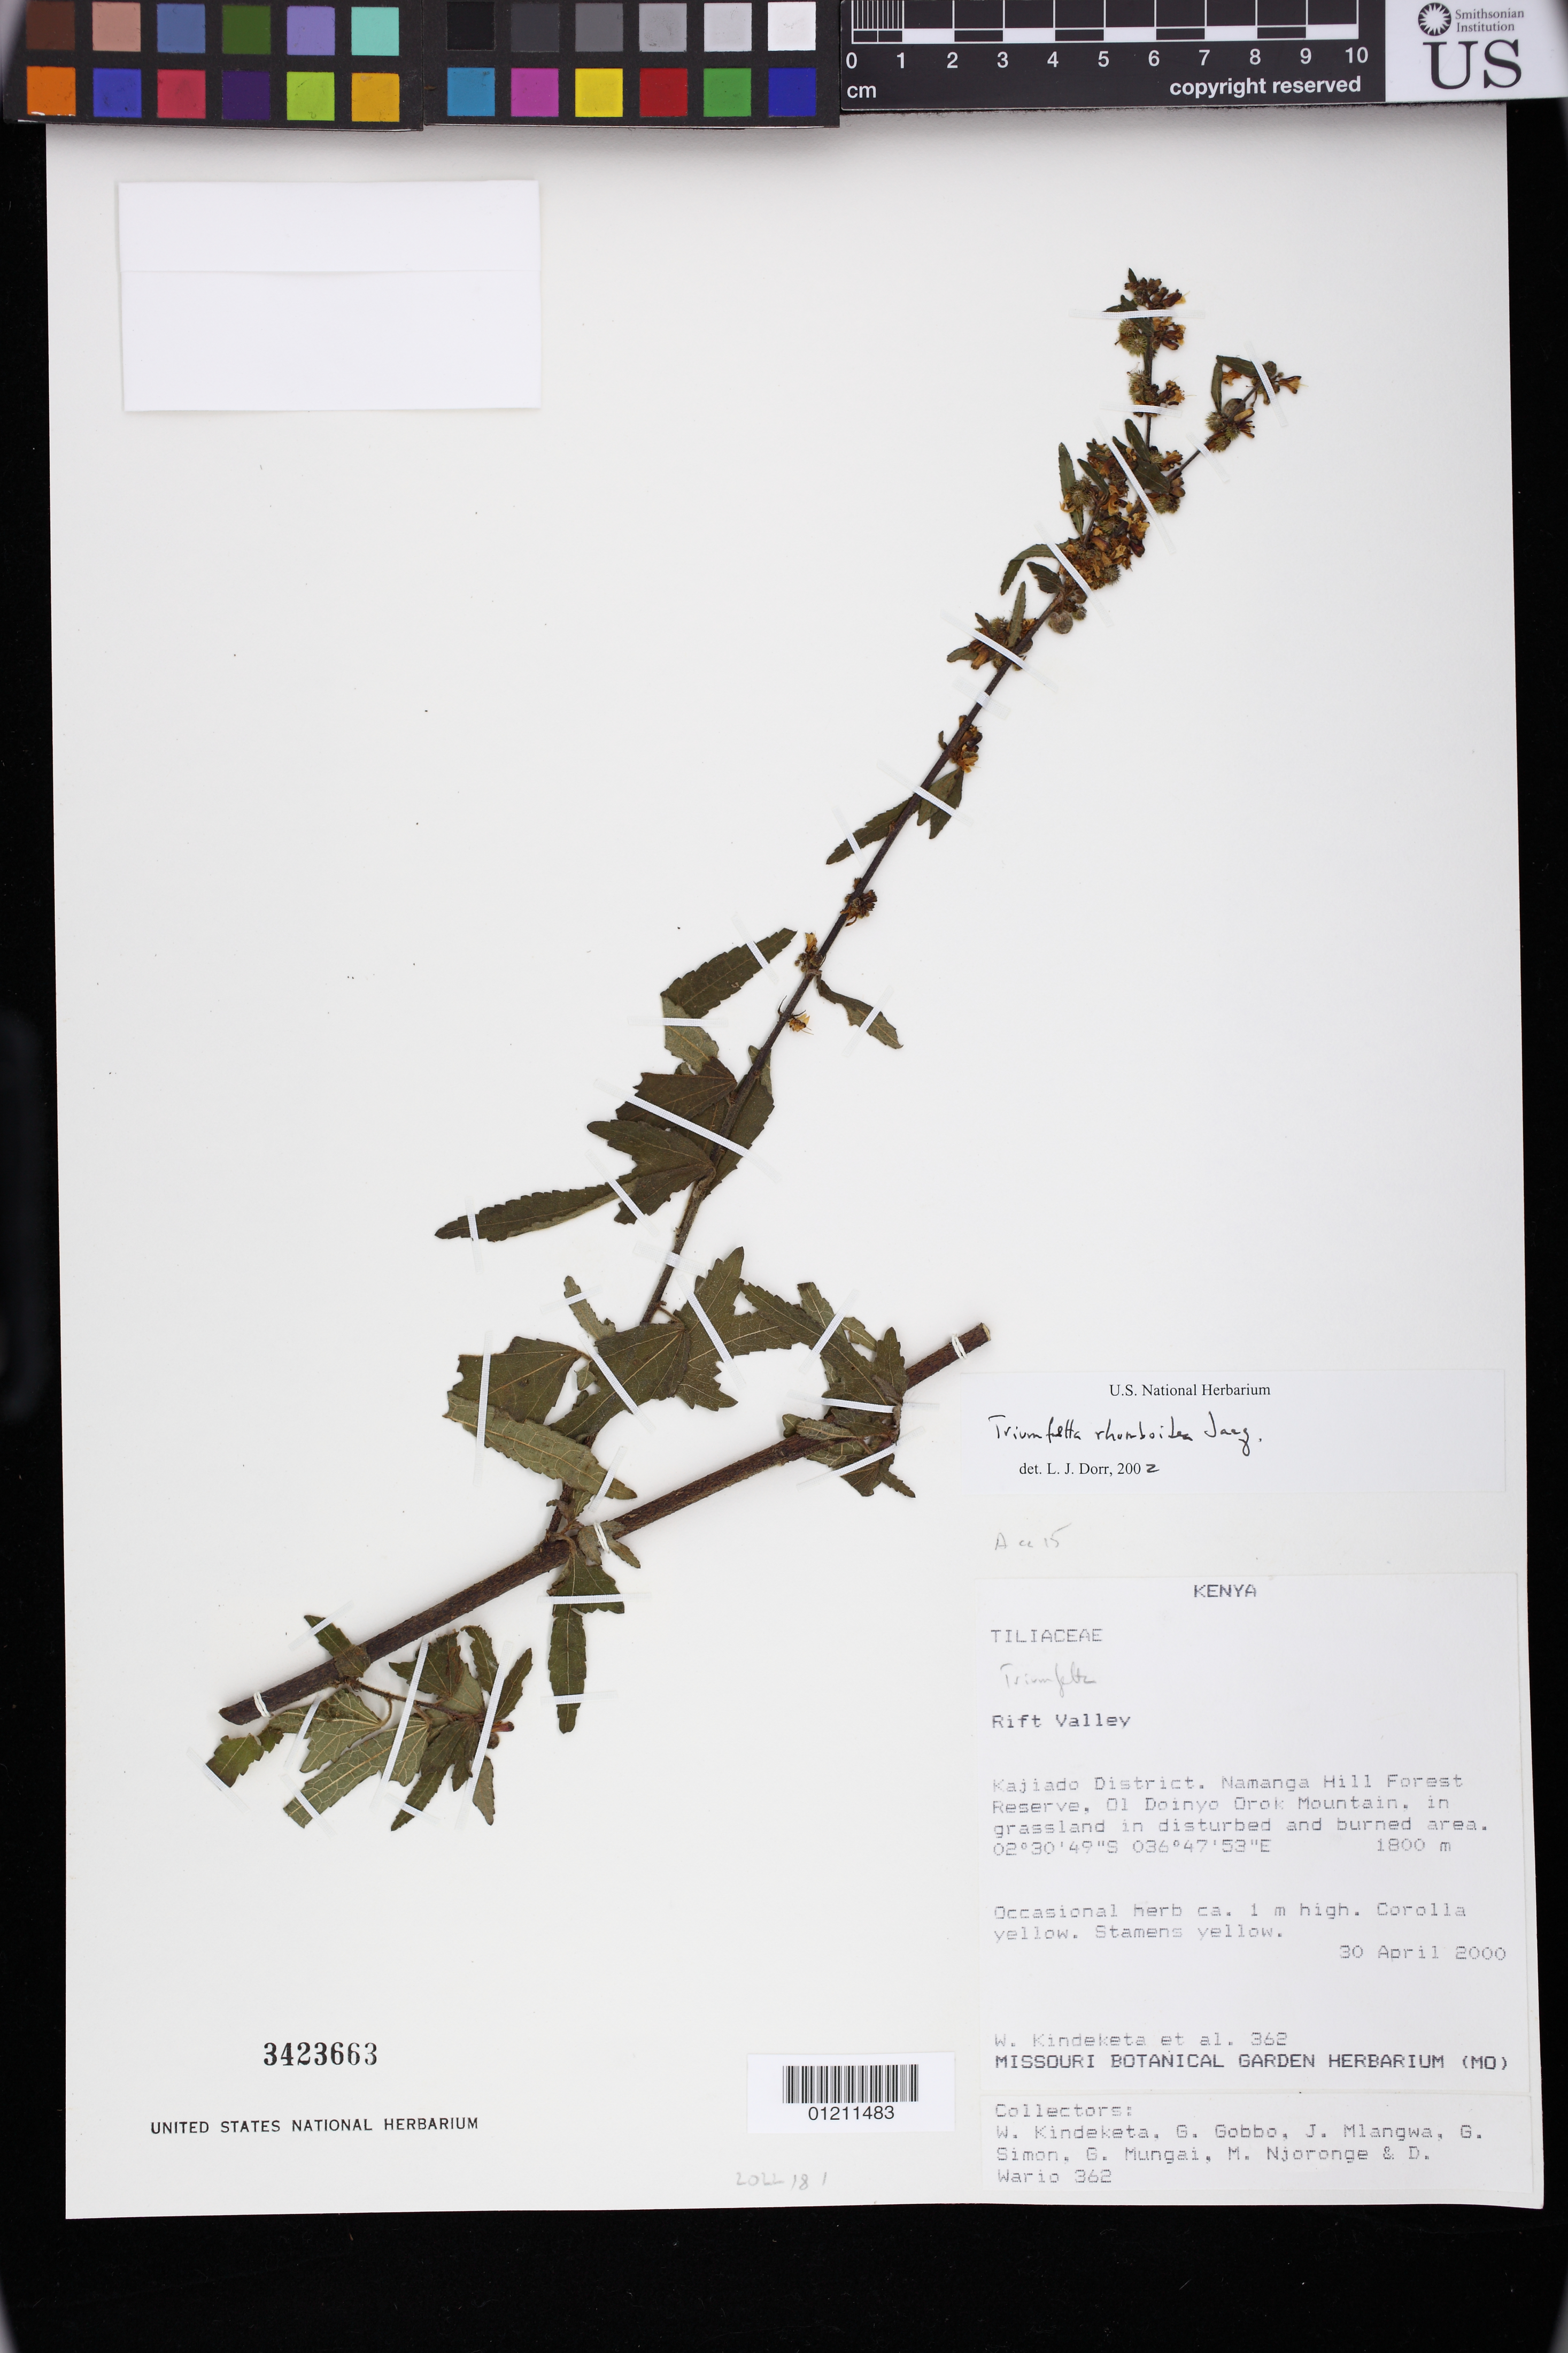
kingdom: Plantae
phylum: Tracheophyta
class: Magnoliopsida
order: Malvales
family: Malvaceae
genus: Triumfetta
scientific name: Triumfetta rhomboidea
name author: Jacq.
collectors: W. Kindeketa, G. Gobbo, J. Mlangwa & G. Simon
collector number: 362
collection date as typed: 30 Apr 2000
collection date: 2000-04-30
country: Kenya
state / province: Kajiado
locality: Rift Valley: Kajiado District. Namanga Hill Forest Reserve. Ol Doinyo Orok Mountain, in grassland in disturbed and burned area.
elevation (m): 1800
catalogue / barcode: US 3423663